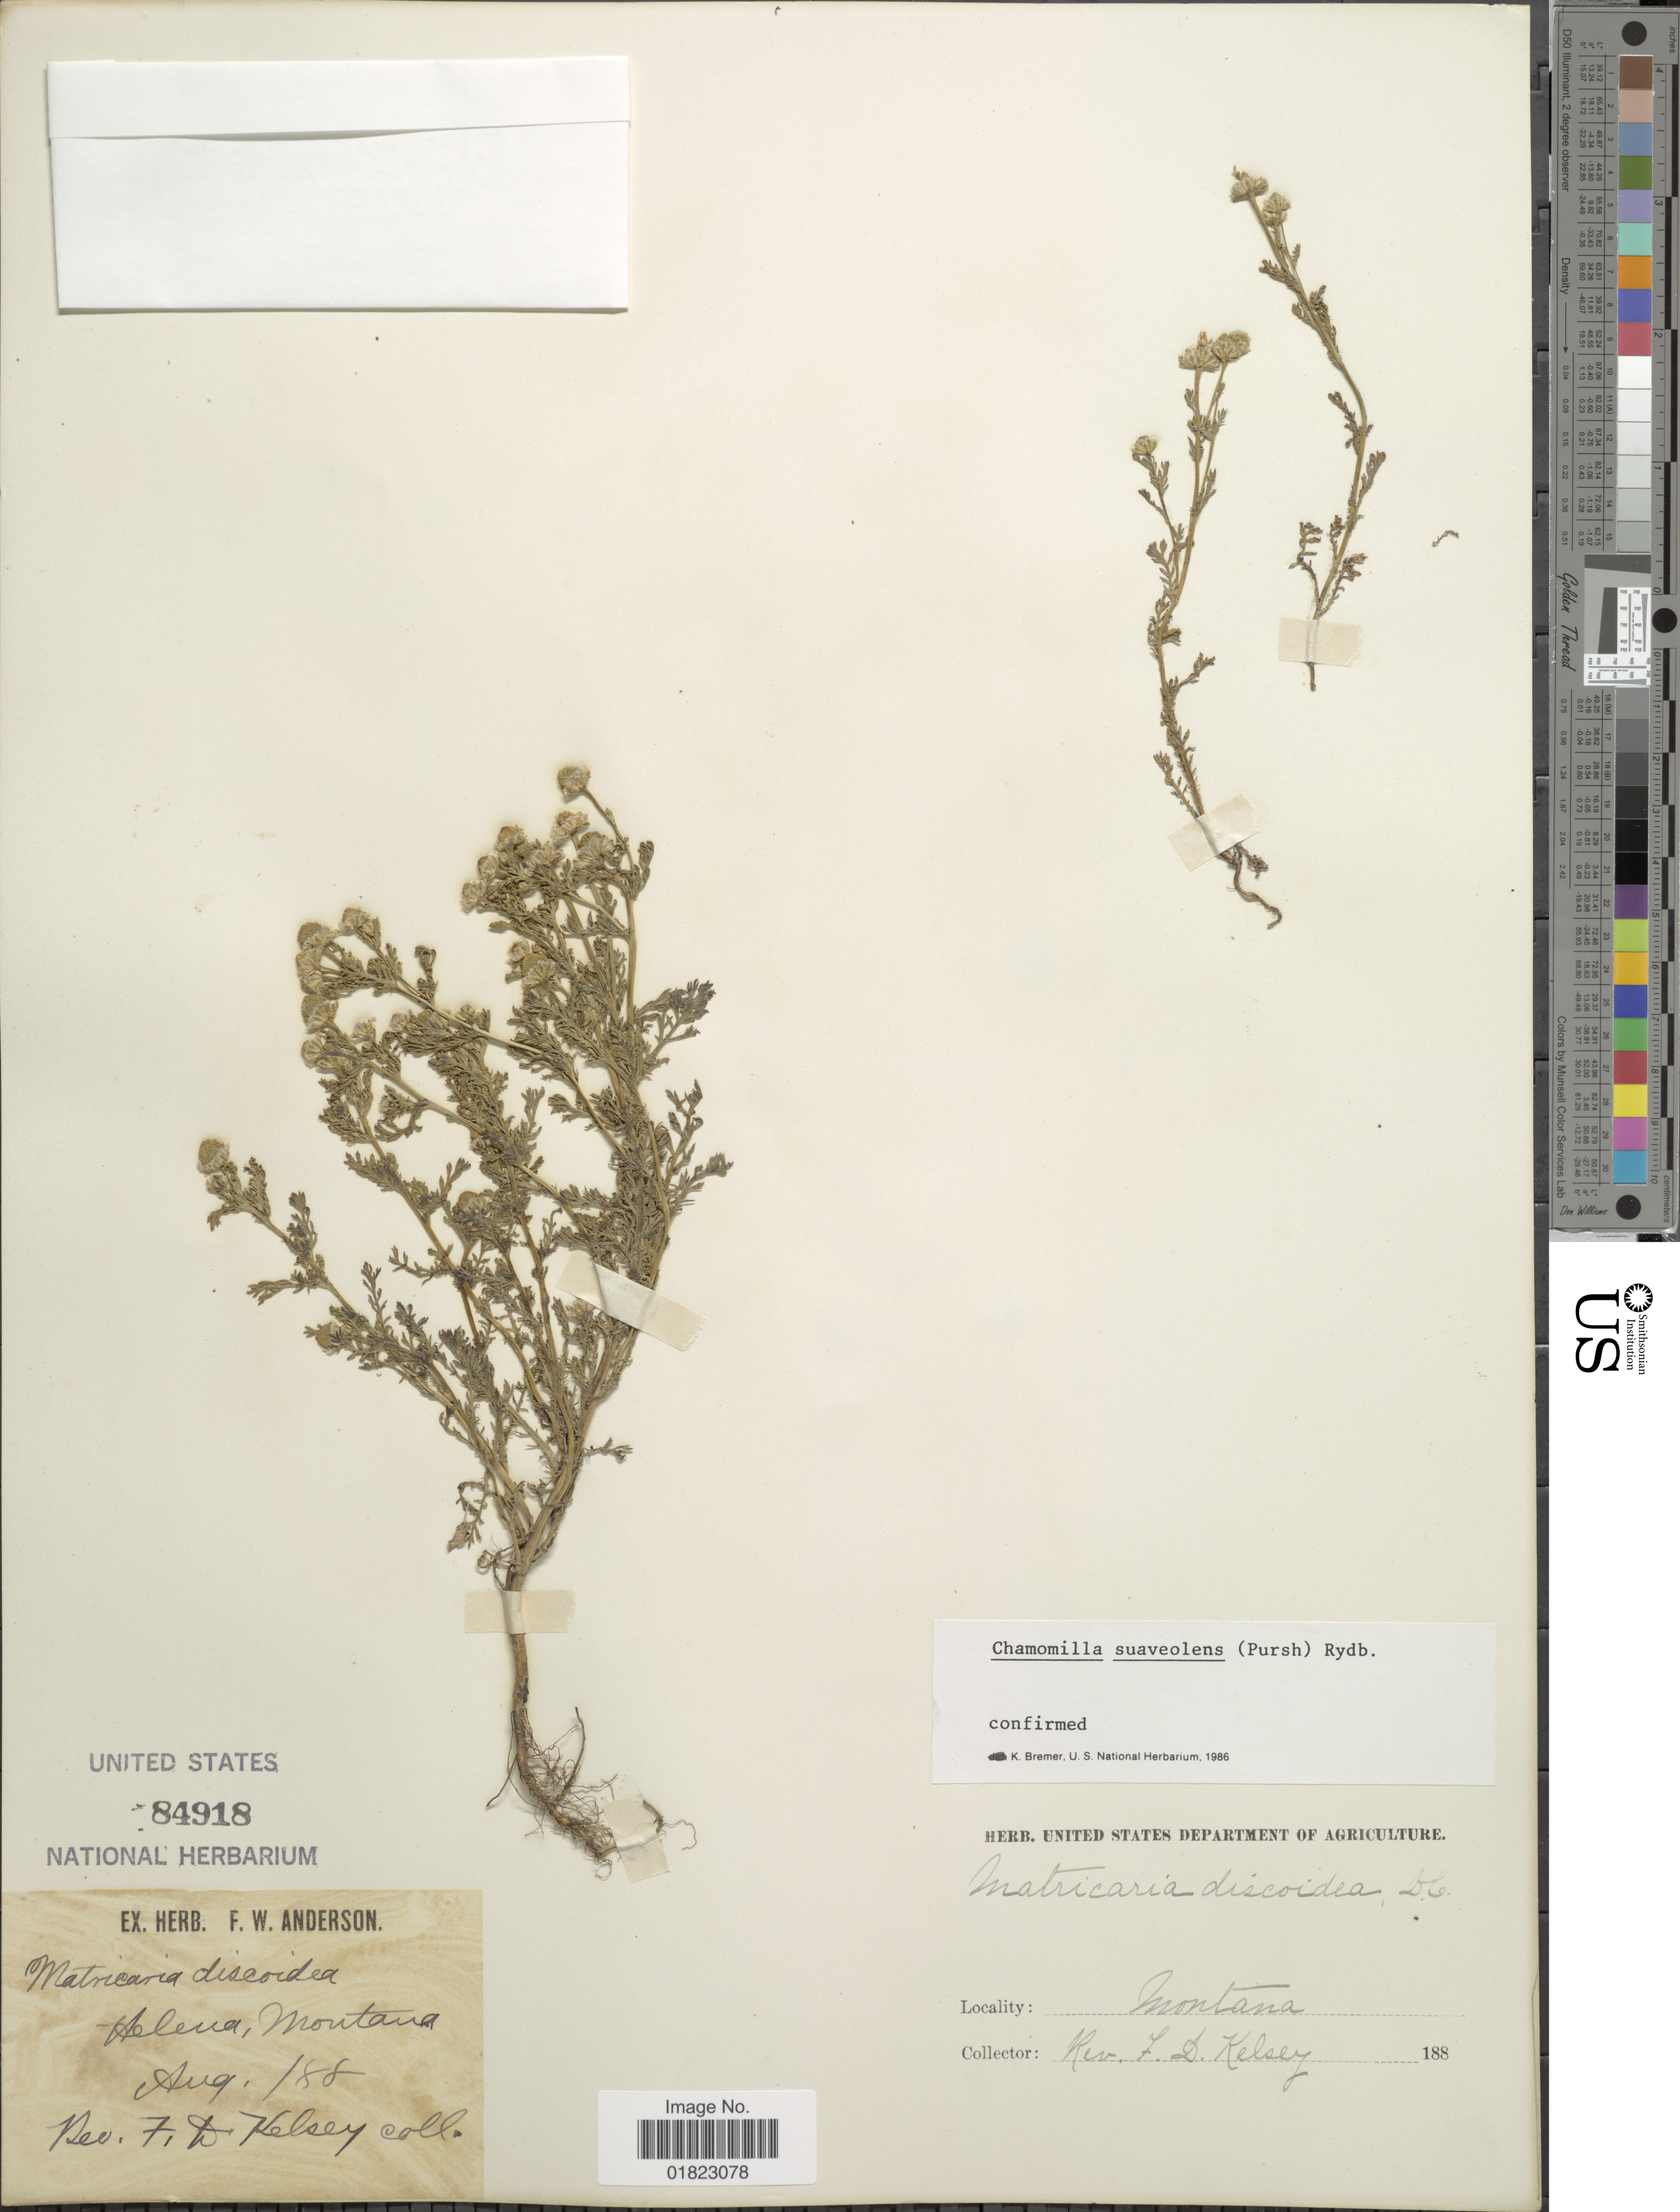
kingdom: Plantae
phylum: Tracheophyta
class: Magnoliopsida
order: Asterales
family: Asteraceae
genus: Matricaria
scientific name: Matricaria matricarioides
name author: (Less.) Porter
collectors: F. Kelsey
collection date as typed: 188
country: United States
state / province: Montana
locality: Helena, Montana.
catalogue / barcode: US 84918